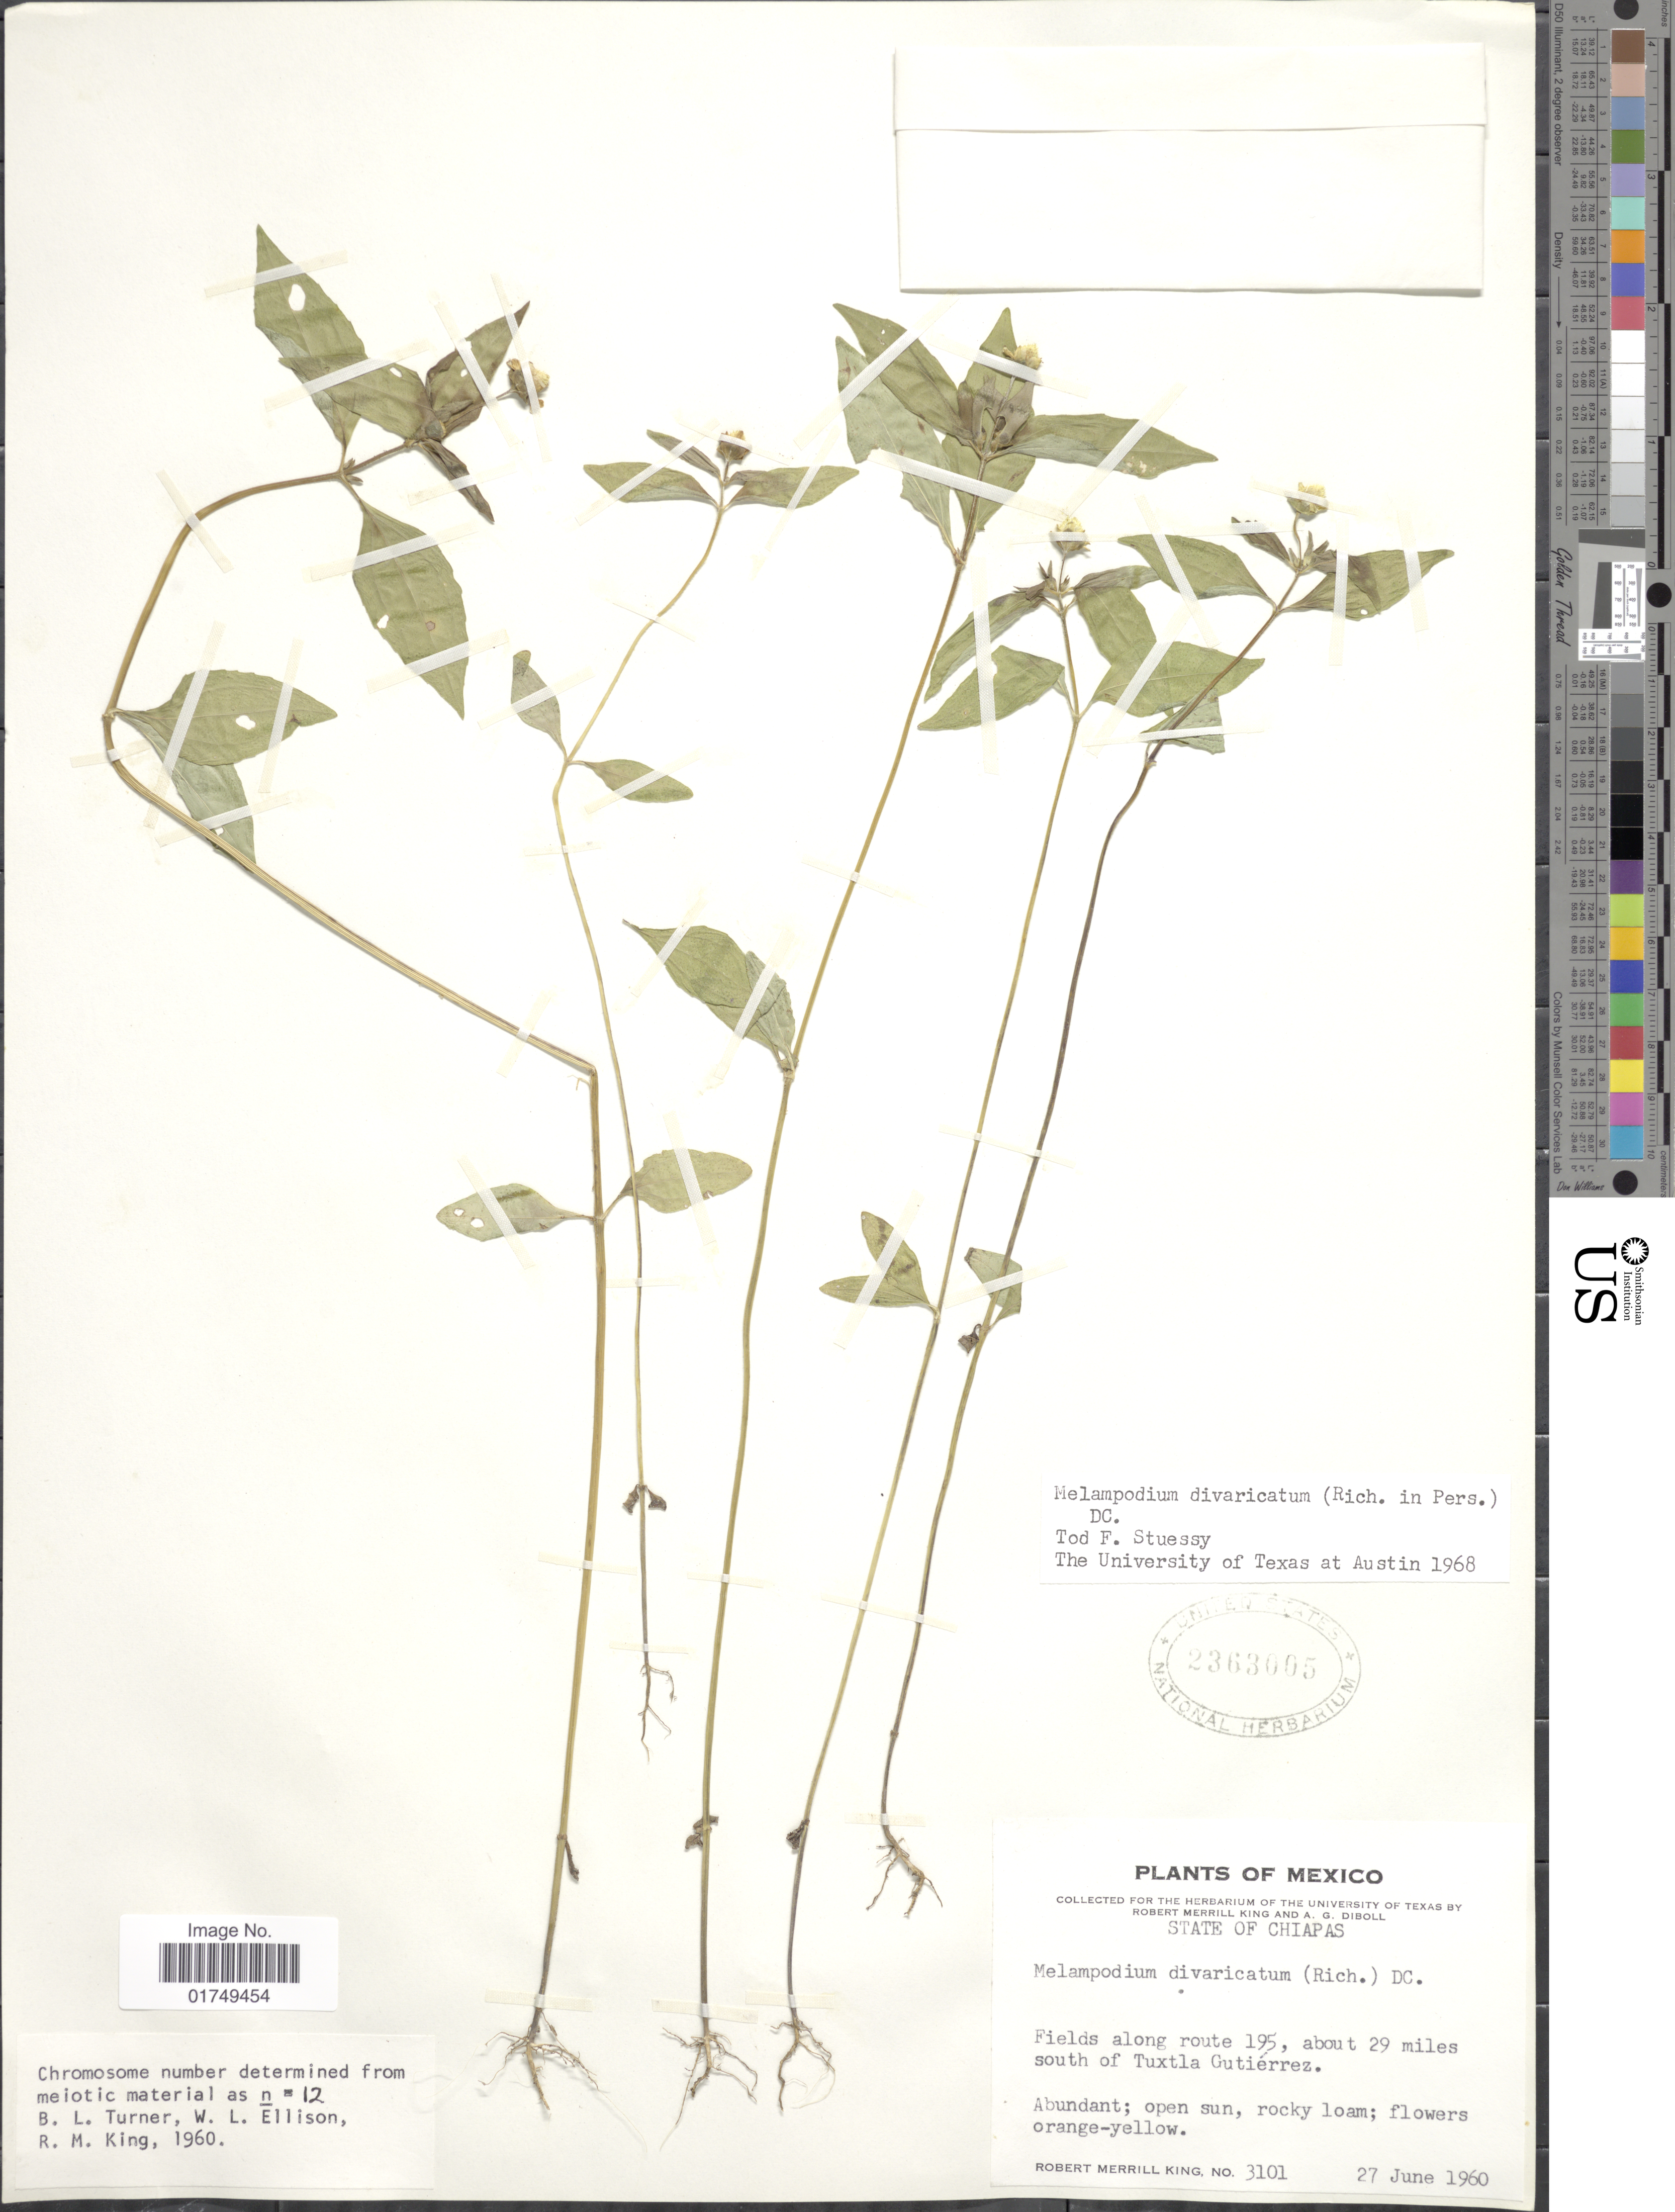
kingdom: Plantae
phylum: Tracheophyta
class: Magnoliopsida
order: Asterales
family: Asteraceae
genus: Melampodium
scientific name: Melampodium divaricatum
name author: (Rich.) DC.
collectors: R. M. King & A. Diboll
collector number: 3101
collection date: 1960-06-27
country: Mexico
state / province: Chiapas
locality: along route 195, about 29 miles south of Tuxtla Gutierrez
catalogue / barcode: US 2363005